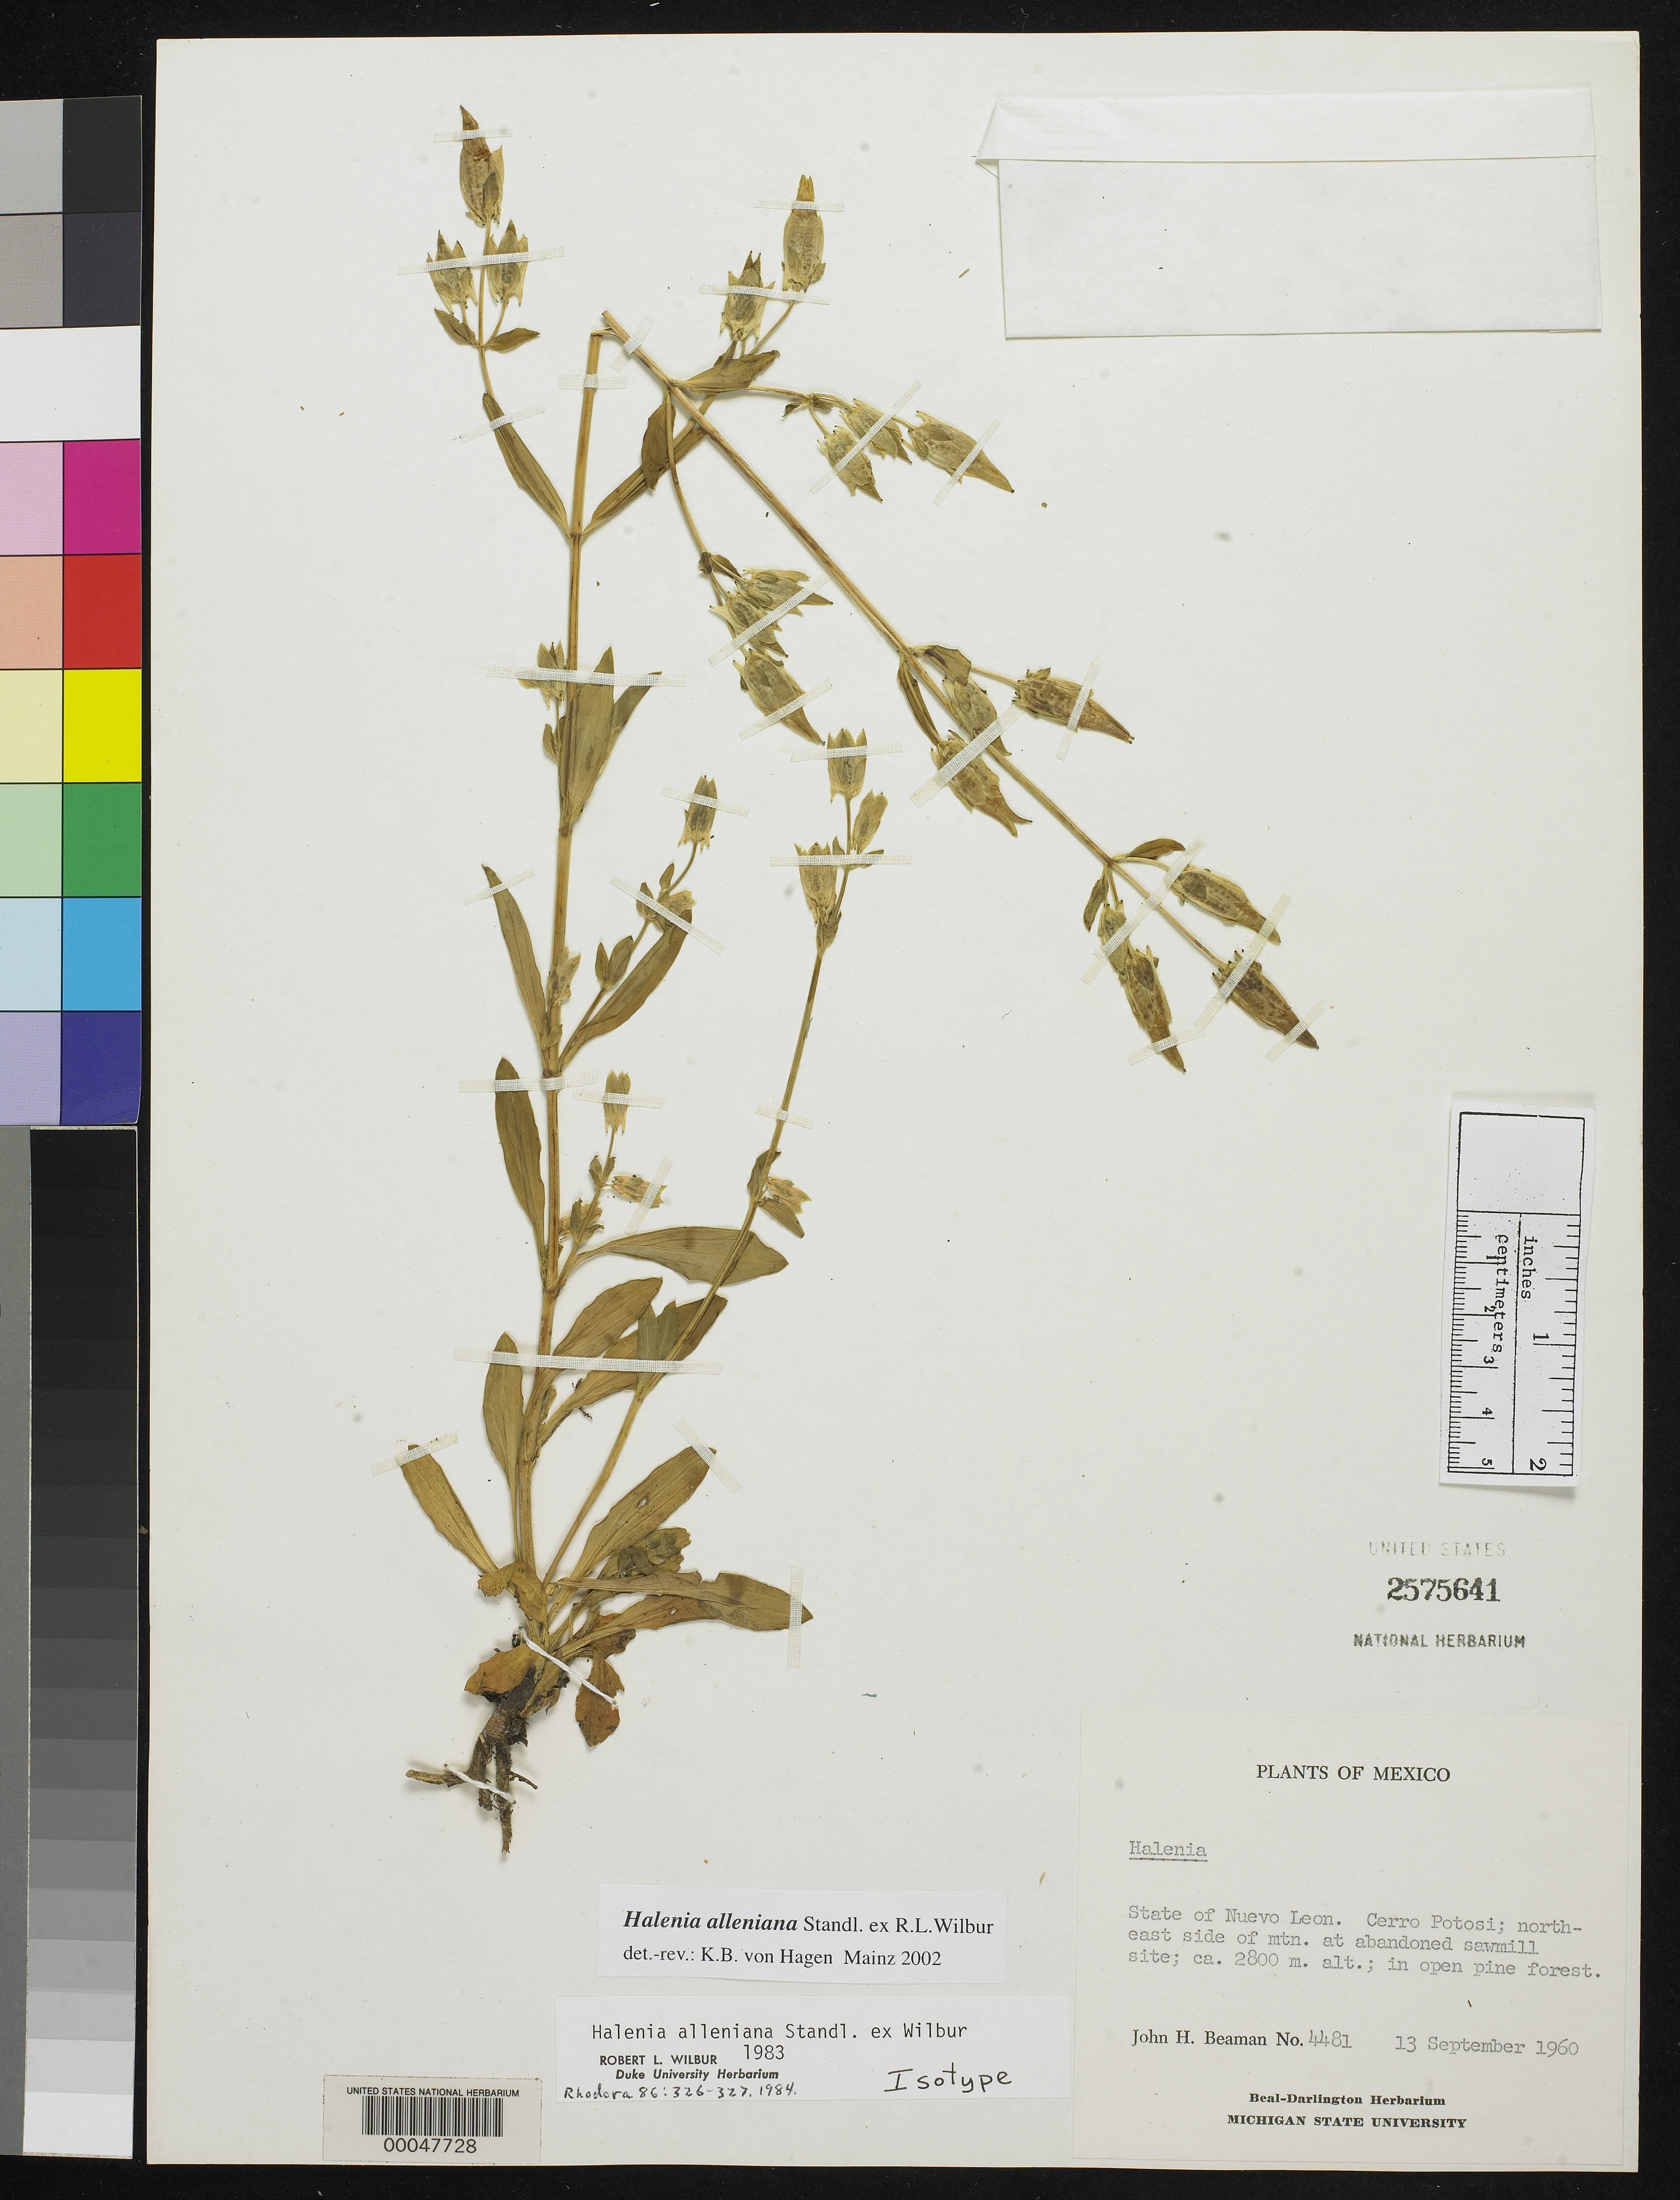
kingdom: Plantae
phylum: Tracheophyta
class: Magnoliopsida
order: Gentianales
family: Gentianaceae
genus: Halenia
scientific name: Halenia alleniana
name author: Standl. ex Wilbur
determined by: Hagen, K. B. von, (MJG)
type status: Isotype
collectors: J. H. Beaman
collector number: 4481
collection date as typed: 13 Sep 1960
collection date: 1960-09-13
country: Mexico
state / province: Nuevo León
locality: Cerro Potosi, NE side of mtn. at abandoned sawmill.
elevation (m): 2800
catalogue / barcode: US 2575641